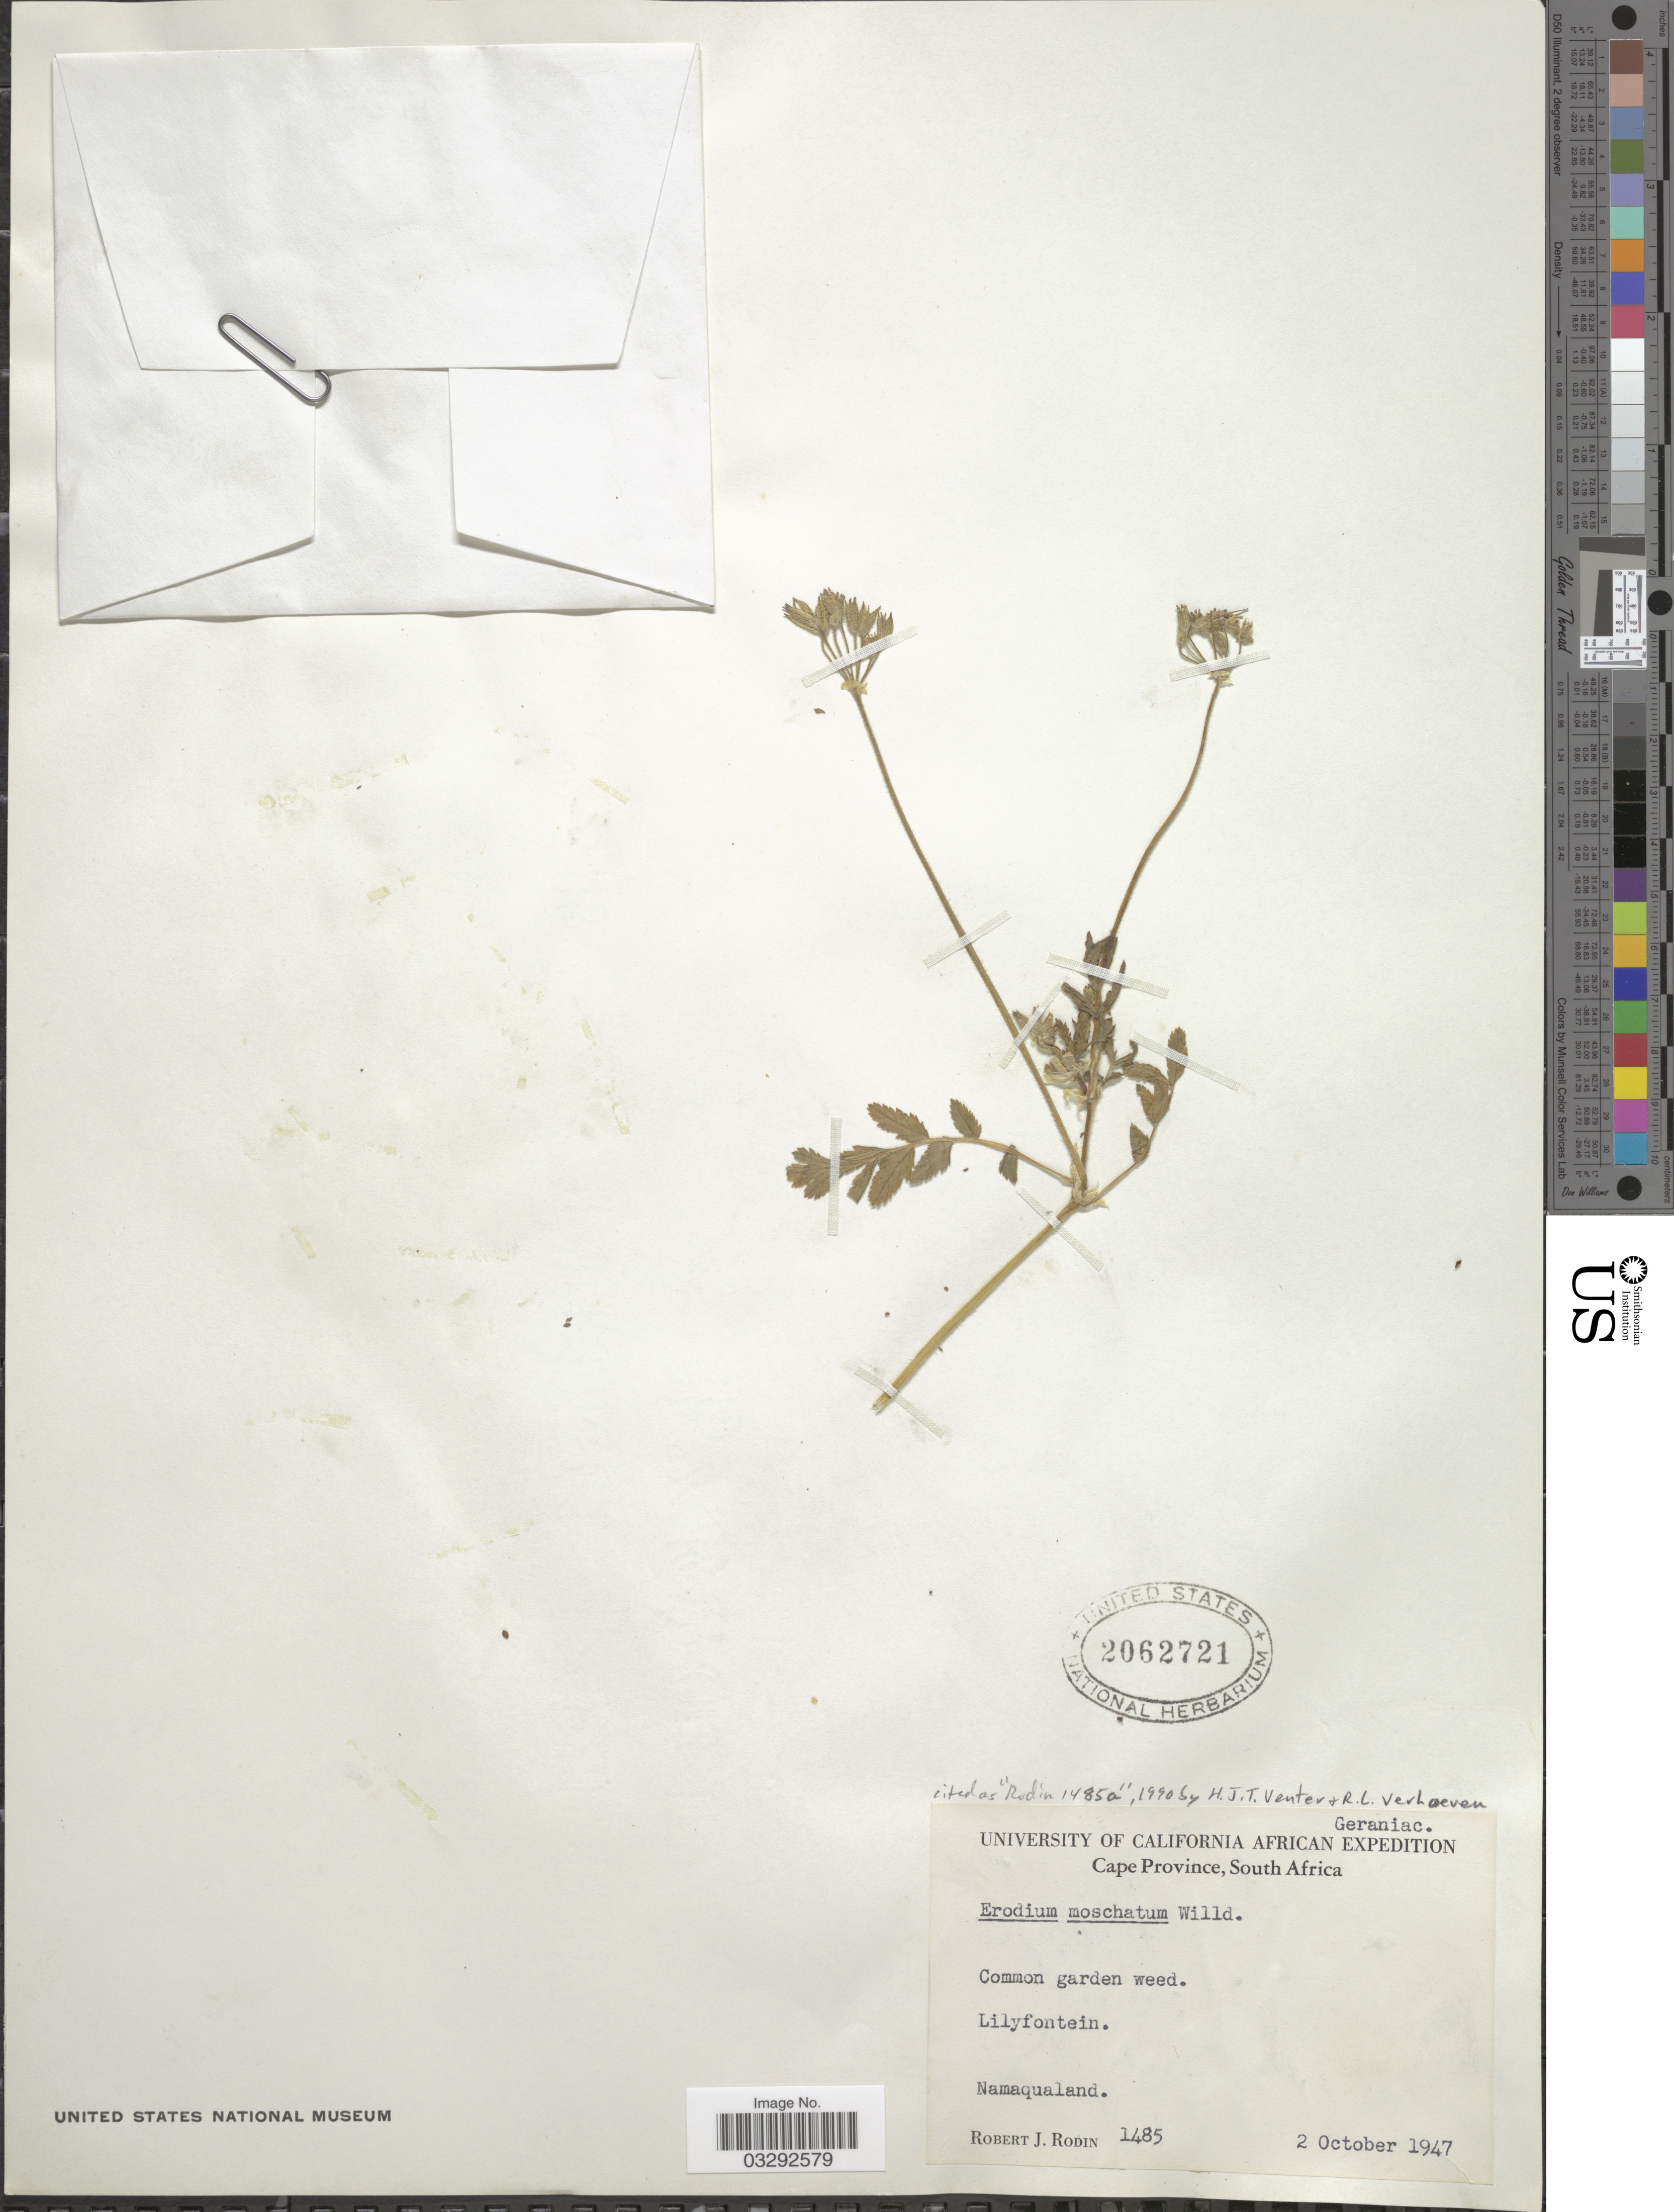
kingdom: Plantae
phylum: Tracheophyta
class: Magnoliopsida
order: Geraniales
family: Geraniaceae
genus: Erodium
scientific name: Erodium moschatum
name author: (L.) L'Hér. ex Aiton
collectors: R. J. Rodin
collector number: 1485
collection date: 1947-10-02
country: South Africa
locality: Lilyfontein. Namaqualand.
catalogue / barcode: US 2062721